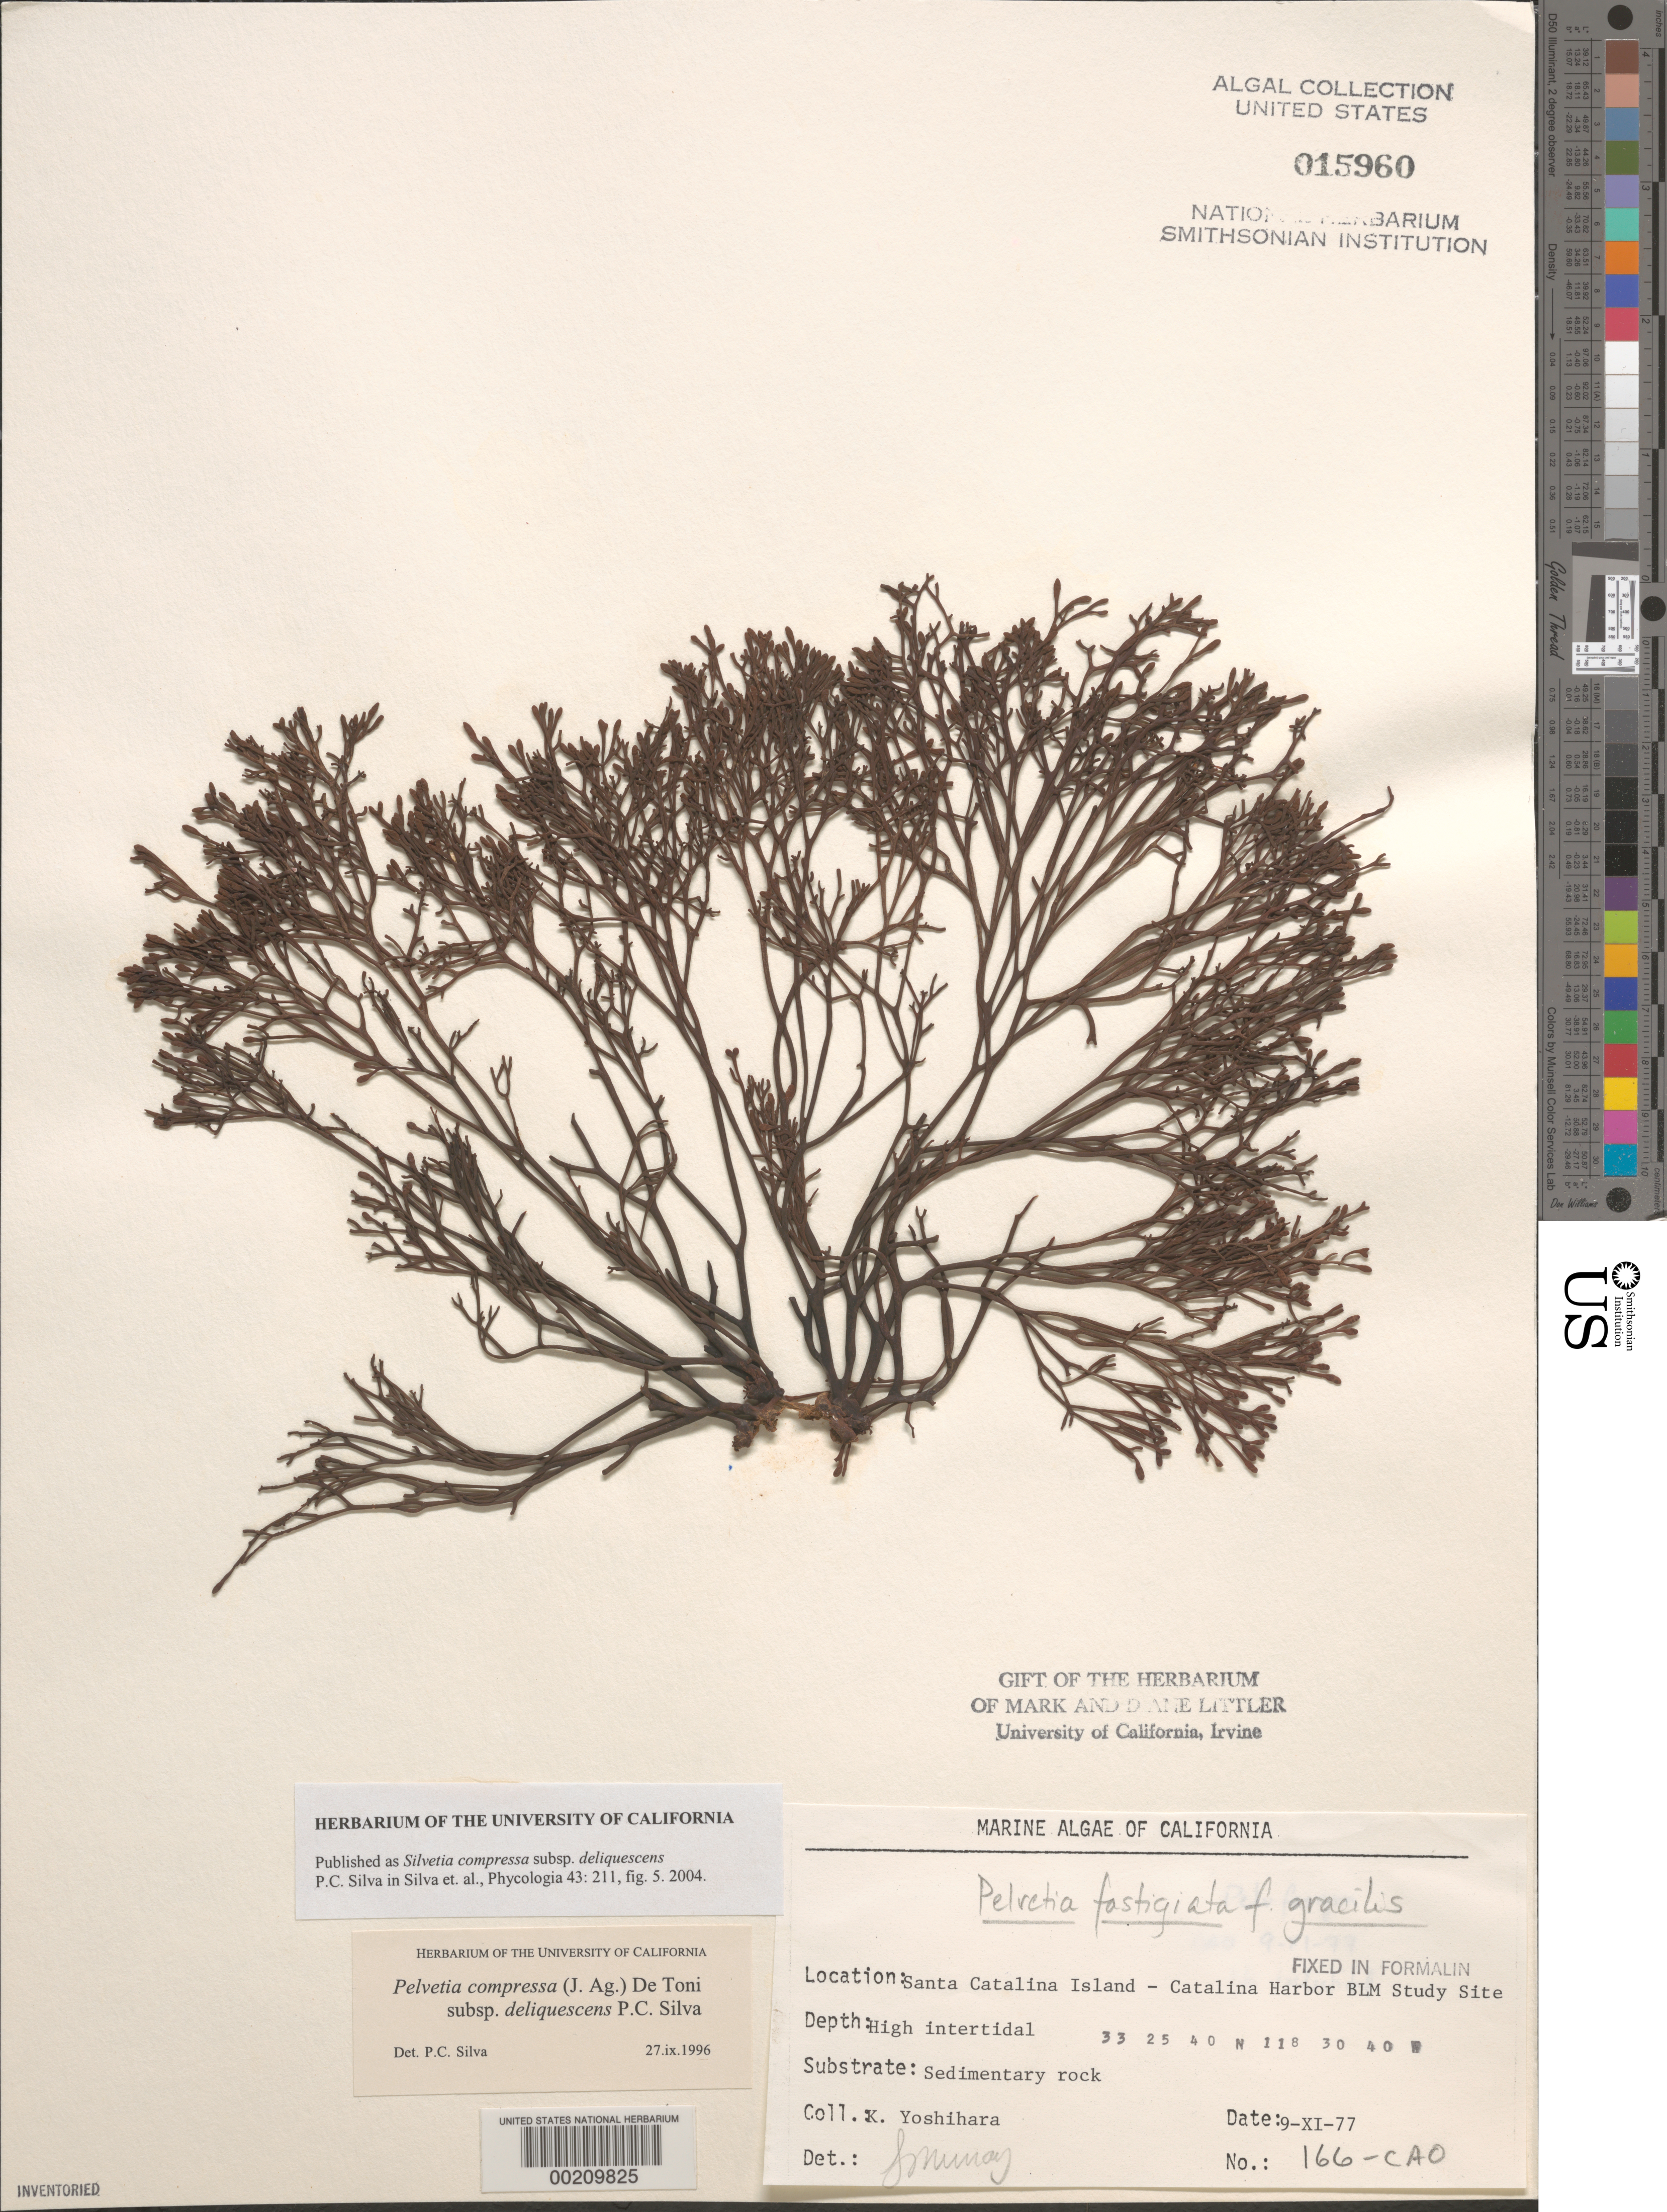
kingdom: Chromista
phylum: Ochrophyta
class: Phaeophyceae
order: Fucales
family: Fucaceae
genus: Silvetia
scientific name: Silvetia compressa subsp. deliquescens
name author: P.C. Silva in P.C. Silva et al.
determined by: Silva, P. C.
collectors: K. Yoshihara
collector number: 166-CAO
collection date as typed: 09 Nov 1977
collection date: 1977-11-09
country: United States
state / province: California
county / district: Los Angeles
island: Santa Catalina Island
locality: Catalina Harbor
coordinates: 33 25 40 N, 118 30 40 W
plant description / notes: BLM-SOCALBIGHT Rocky Intertidal Survey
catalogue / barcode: US 15960